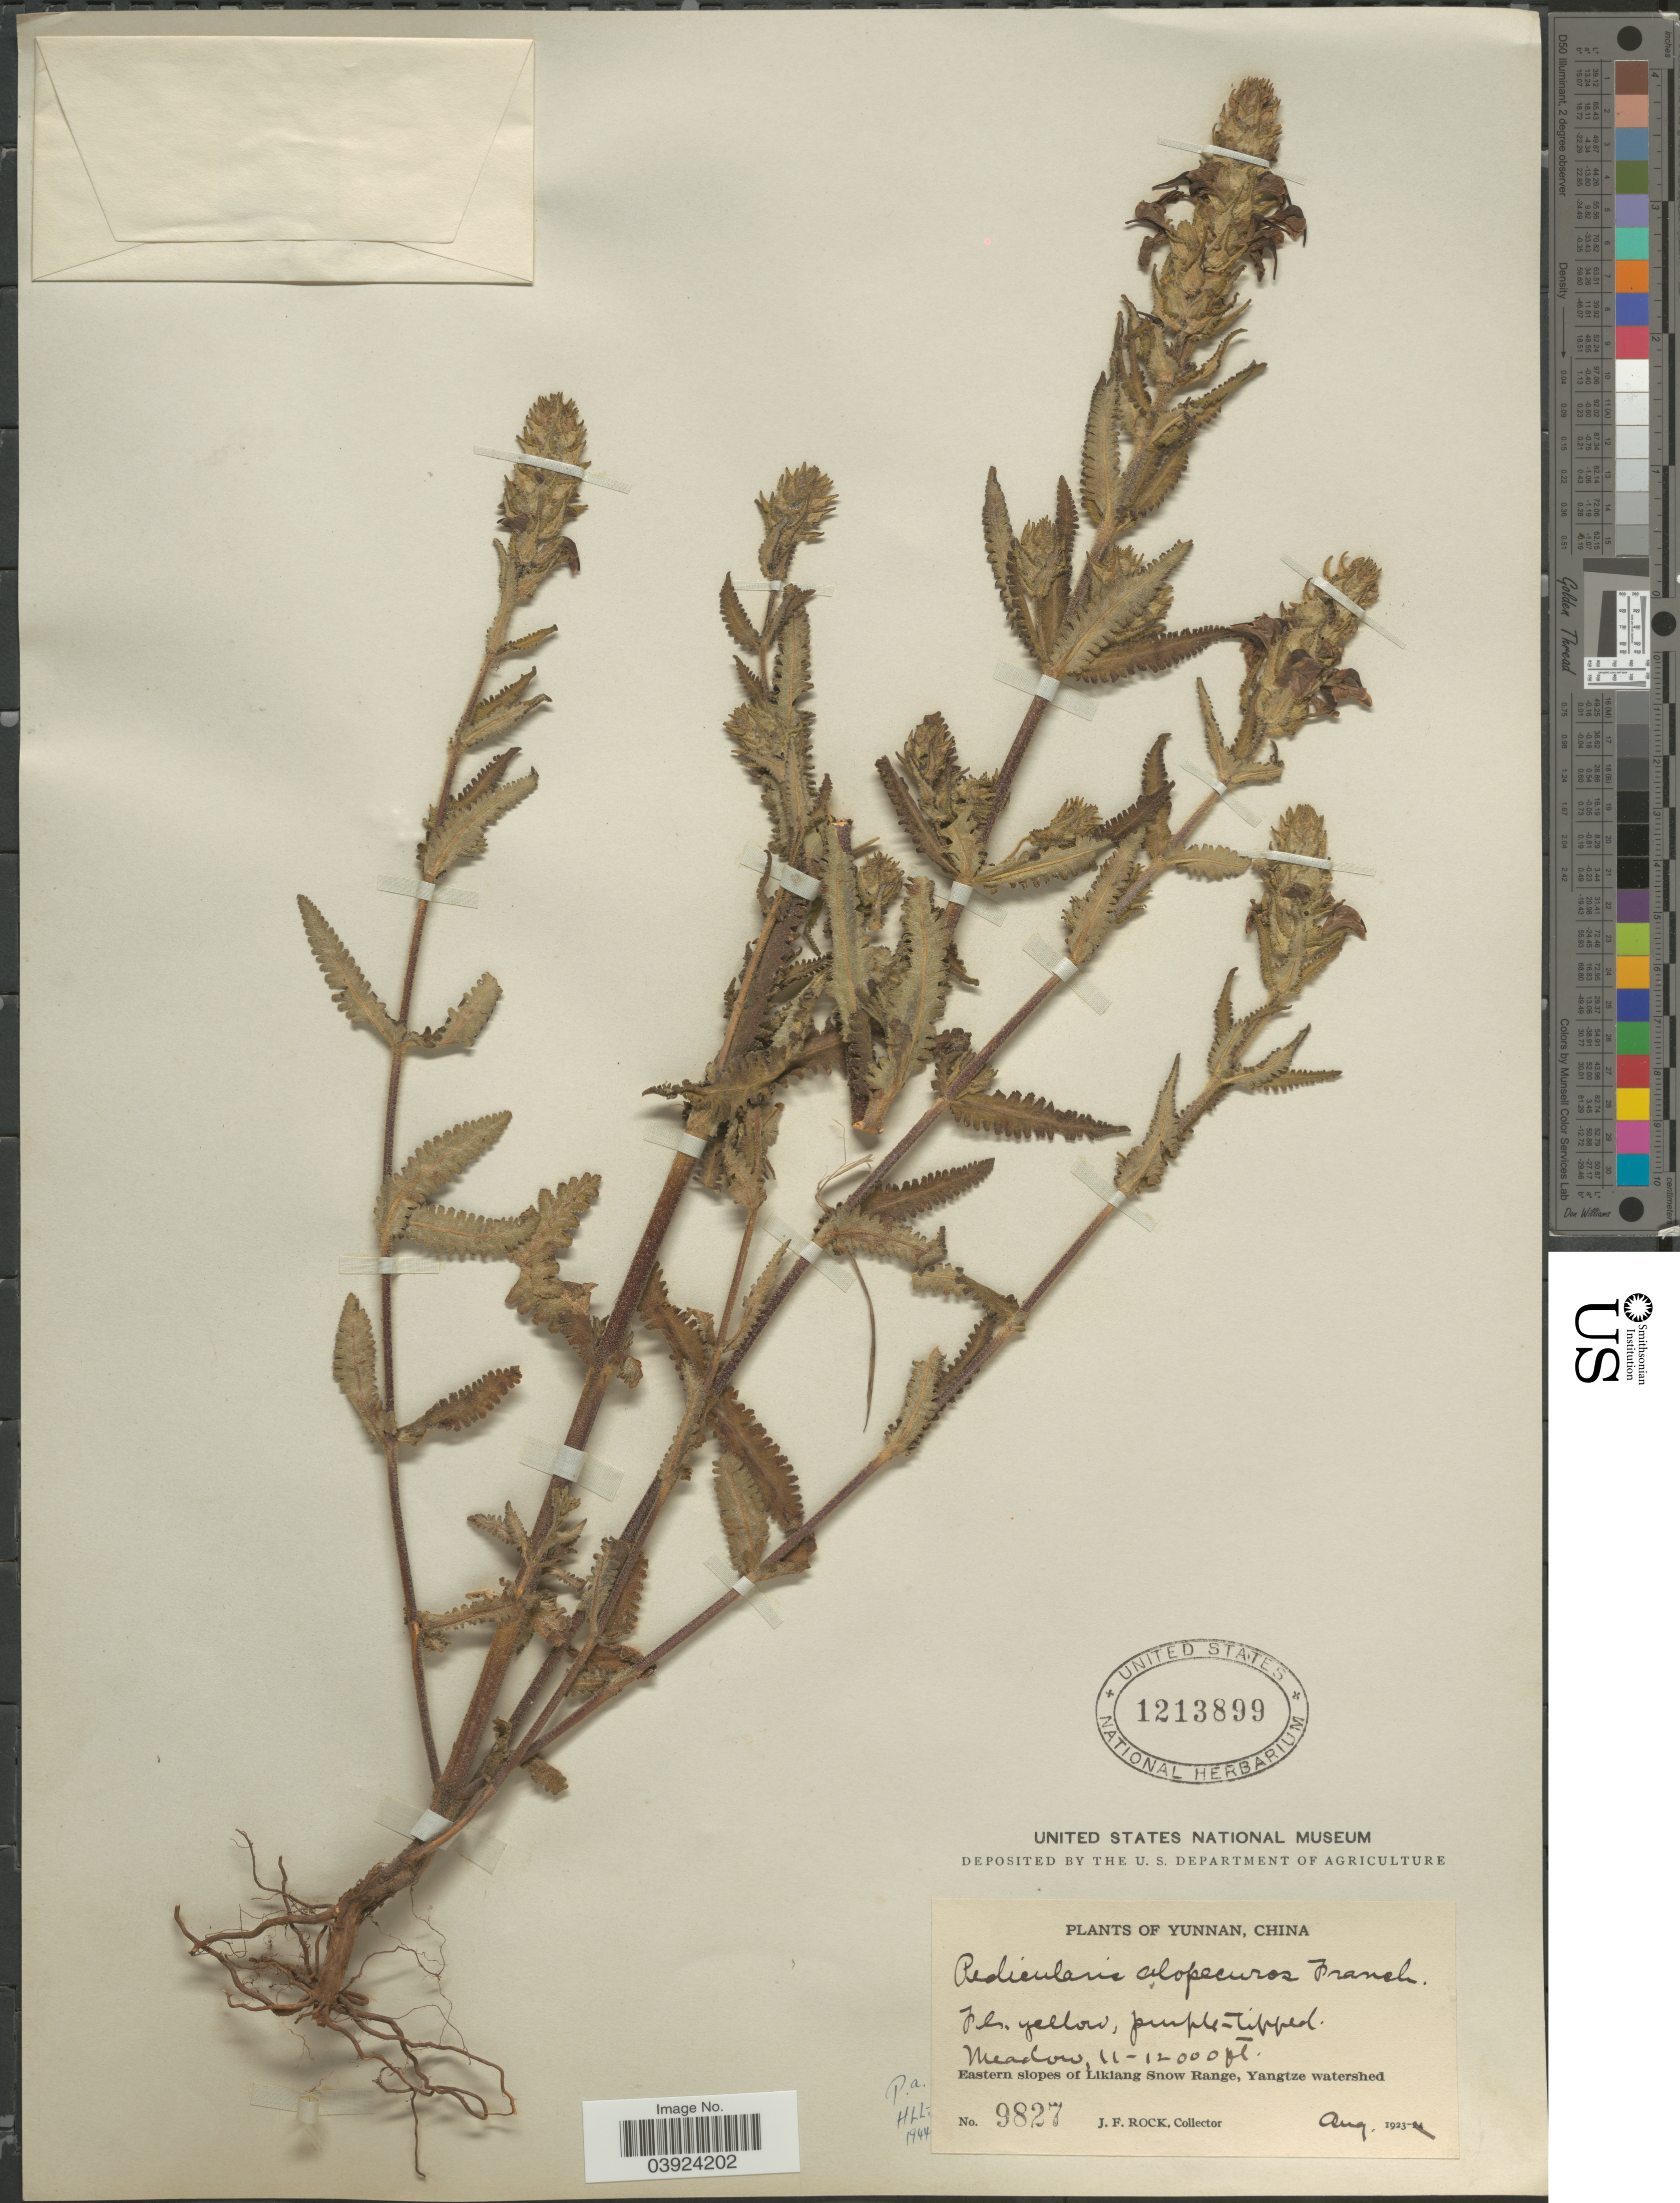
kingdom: Plantae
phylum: Tracheophyta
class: Magnoliopsida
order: Lamiales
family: Orobanchaceae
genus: Pedicularis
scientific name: Pedicularis alopecuros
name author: Franch. ex Maxim.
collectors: J. Rock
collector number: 9827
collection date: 1923-08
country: China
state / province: Yunnan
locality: Eastern slopes of Likiang Snow Range, Yangtze watershed.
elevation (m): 3353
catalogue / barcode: US 1213899